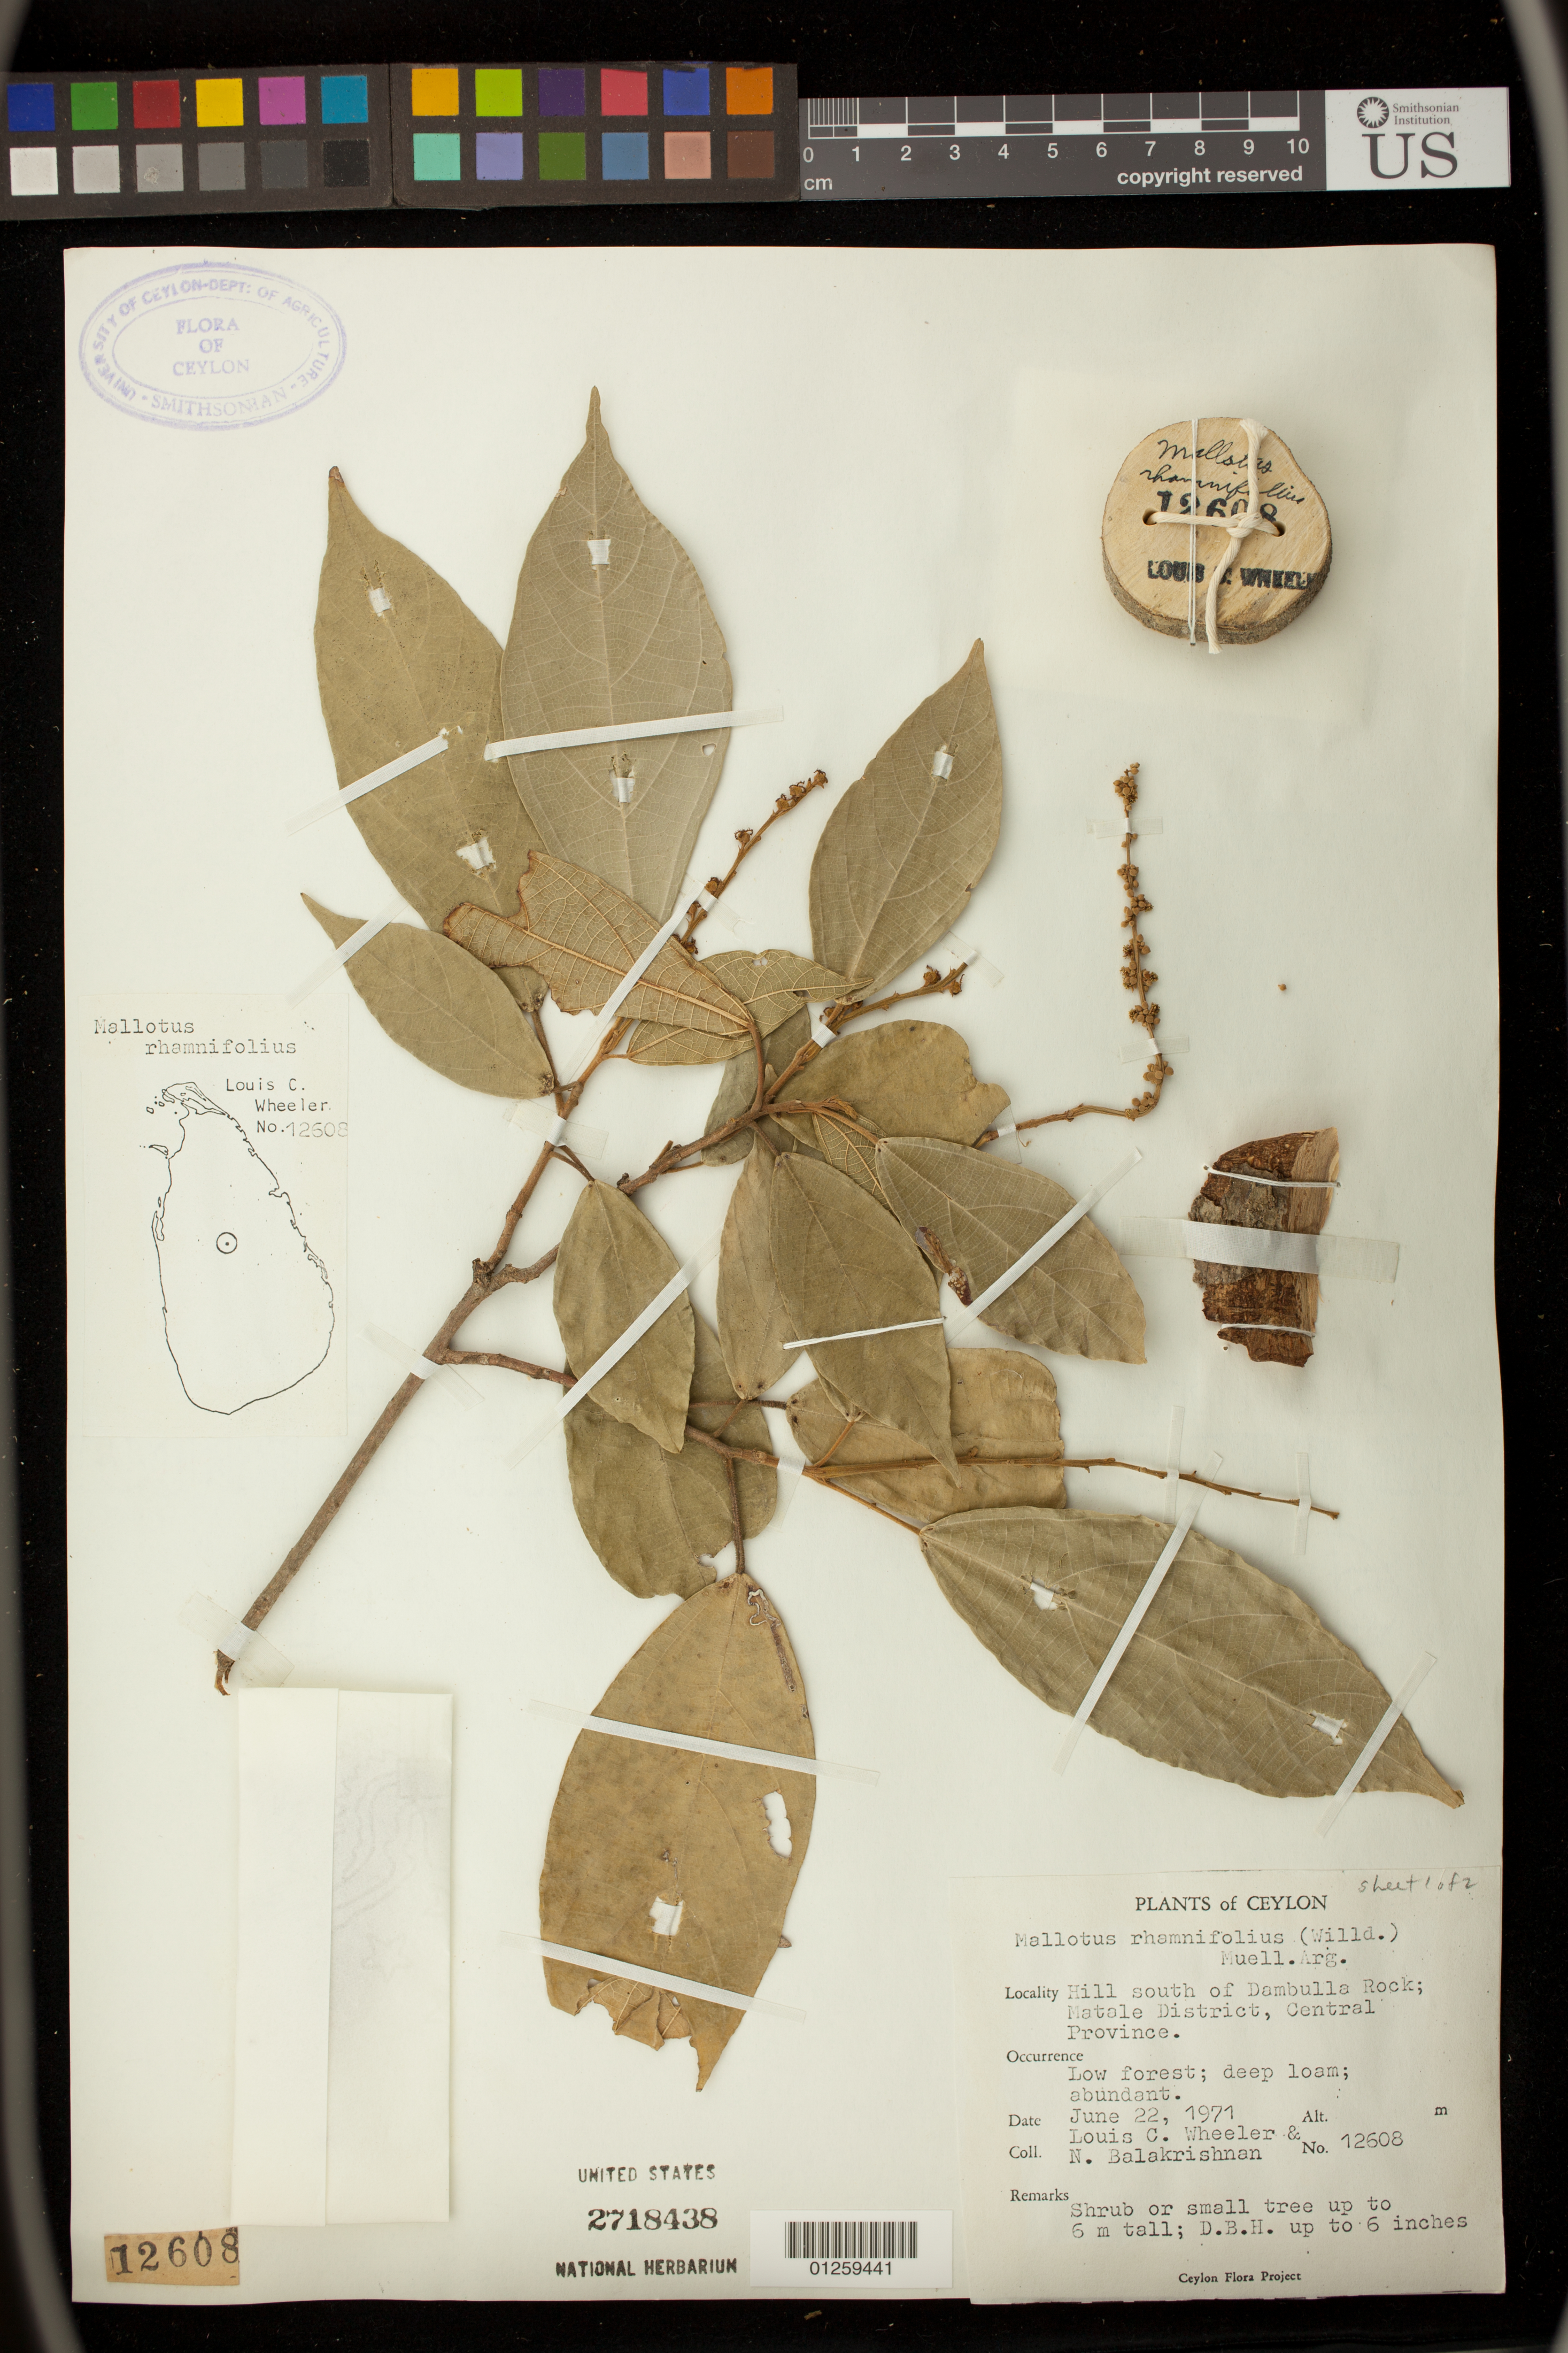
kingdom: Plantae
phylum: Tracheophyta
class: Magnoliopsida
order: Malpighiales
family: Euphorbiaceae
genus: Mallotus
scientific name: Mallotus rhamnifolius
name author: (Willd.) Müll. Arg.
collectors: L. C. Wheeler & N. Balakrishnan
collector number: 12608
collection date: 1971-06-22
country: Sri Lanka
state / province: Central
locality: Hill south of Dambulla Rock; Matale District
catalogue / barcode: US 2718438